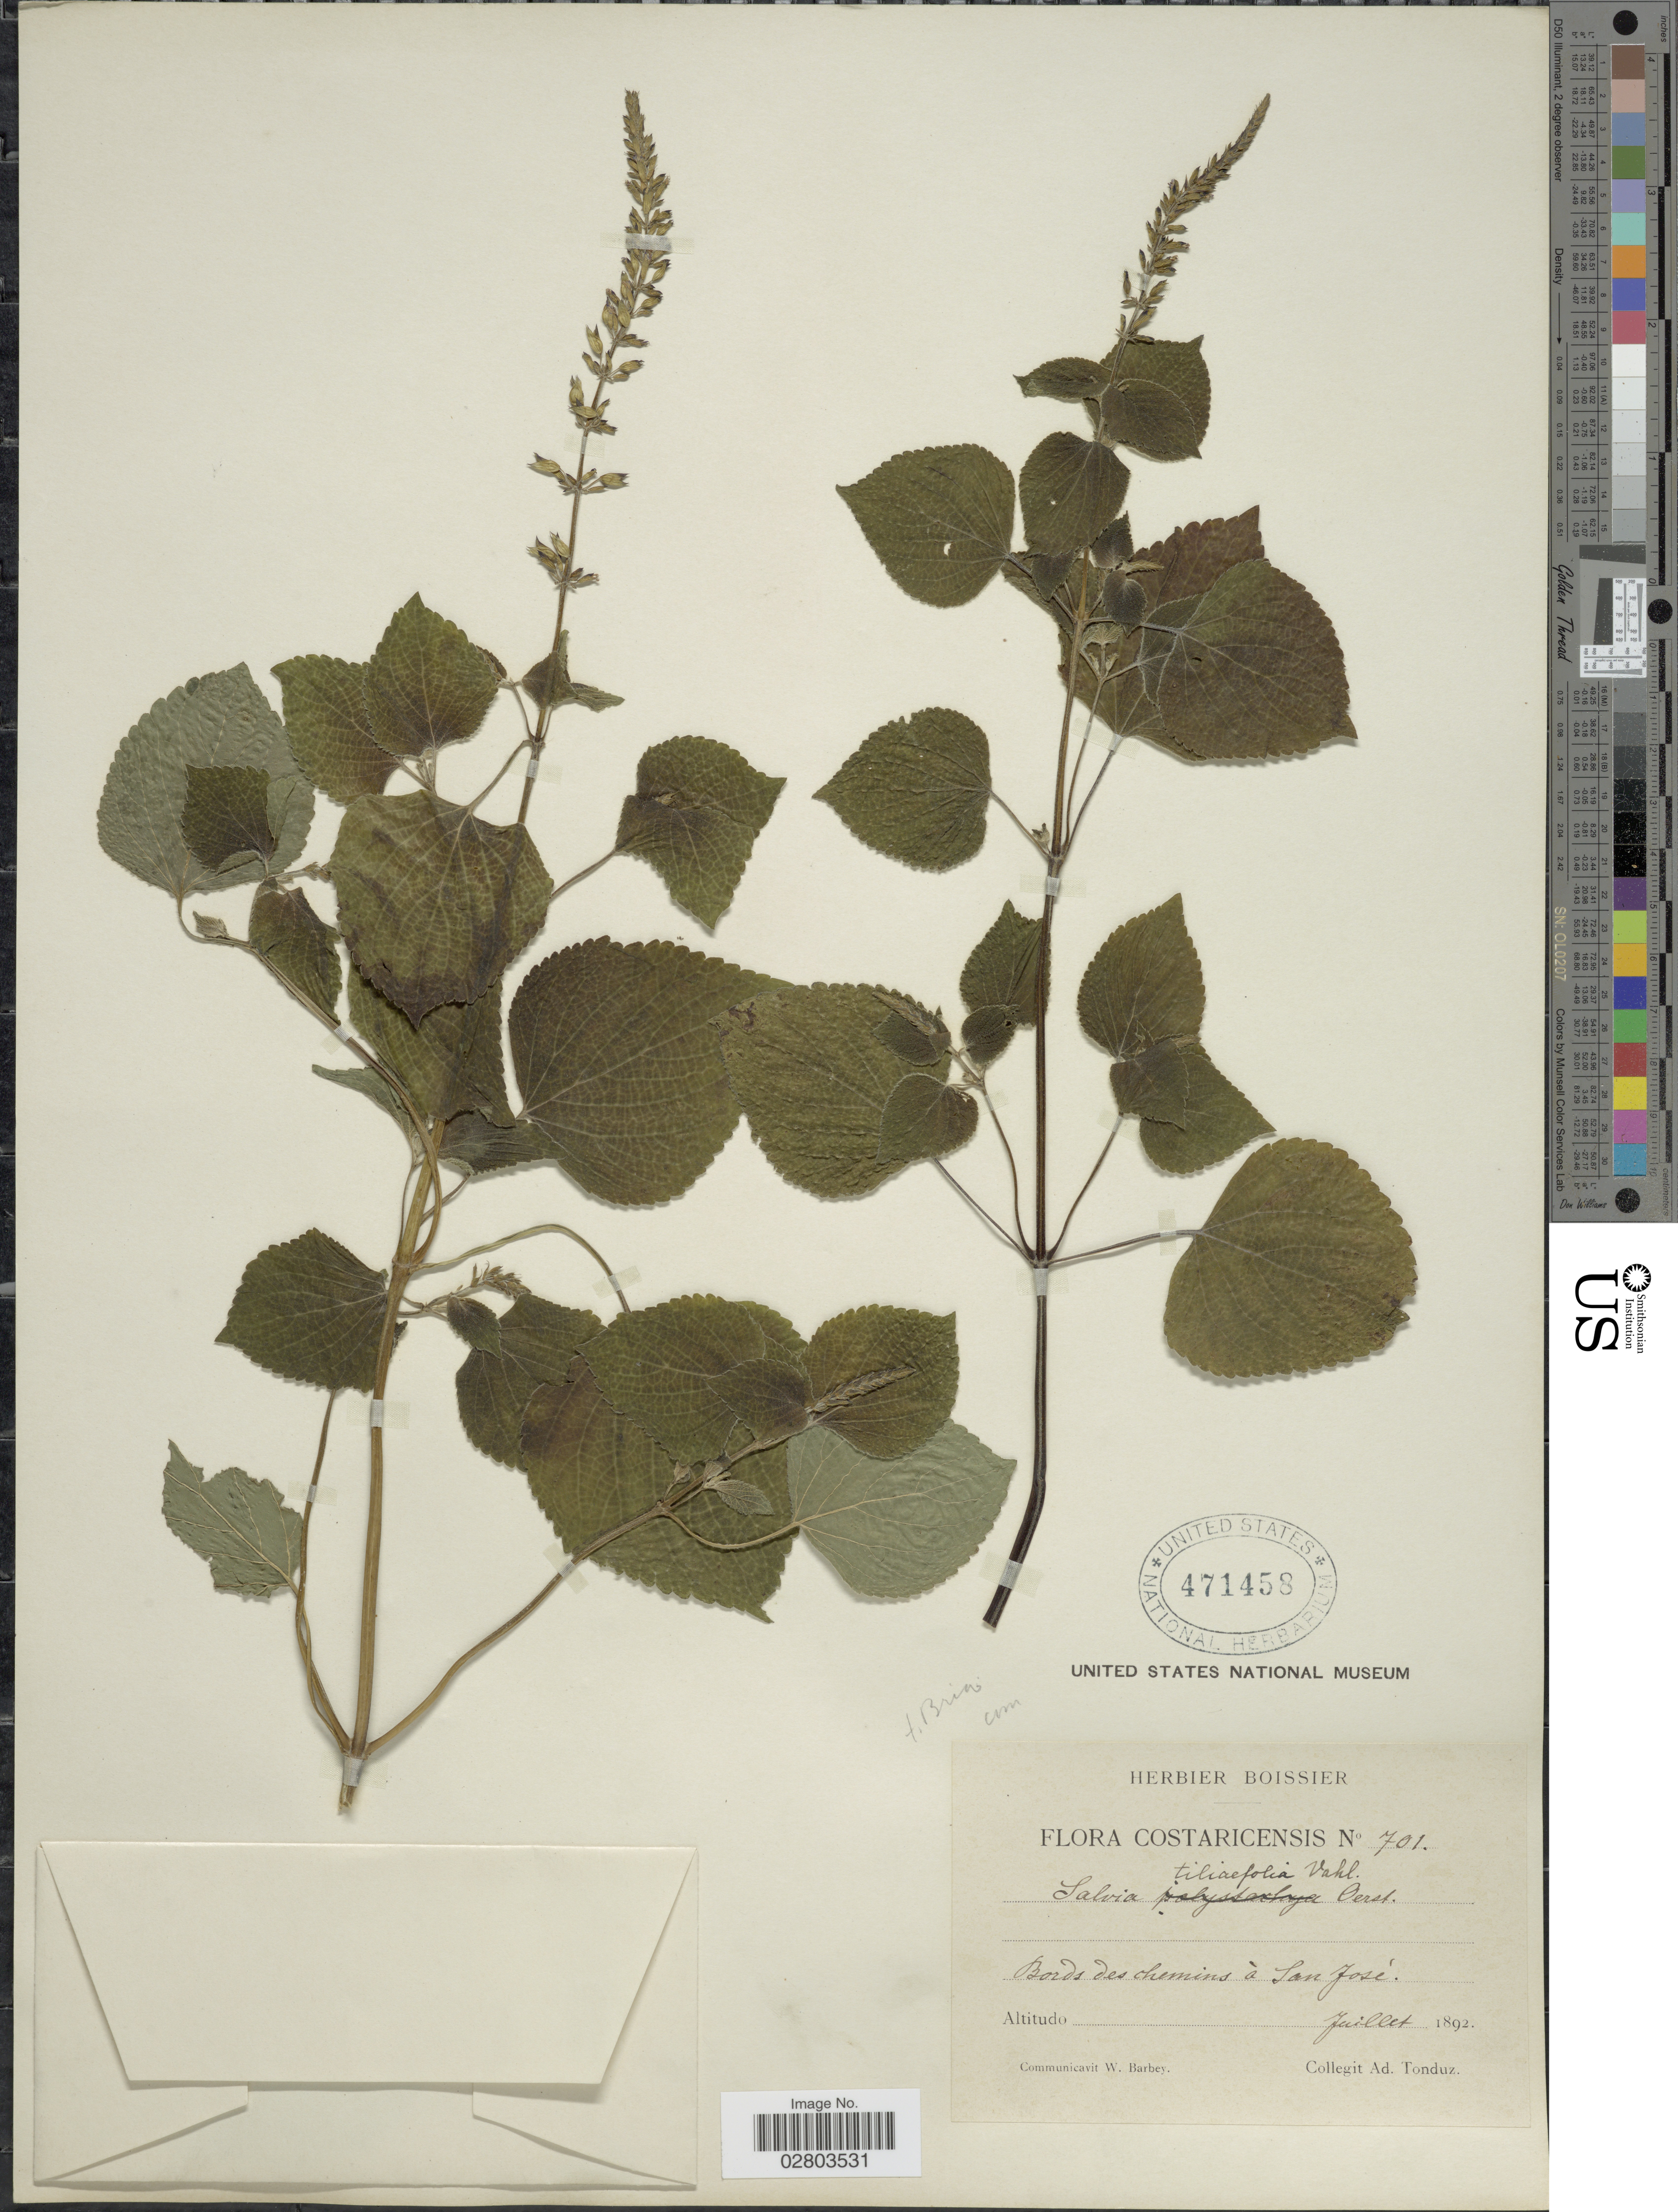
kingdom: Plantae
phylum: Tracheophyta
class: Magnoliopsida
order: Lamiales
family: Lamiaceae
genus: Salvia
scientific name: Salvia tiliifolia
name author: Vahl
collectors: A. Tonduz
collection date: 1892-07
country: Costa Rica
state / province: San José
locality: Bords des chemins à San José.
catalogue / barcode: US 471458